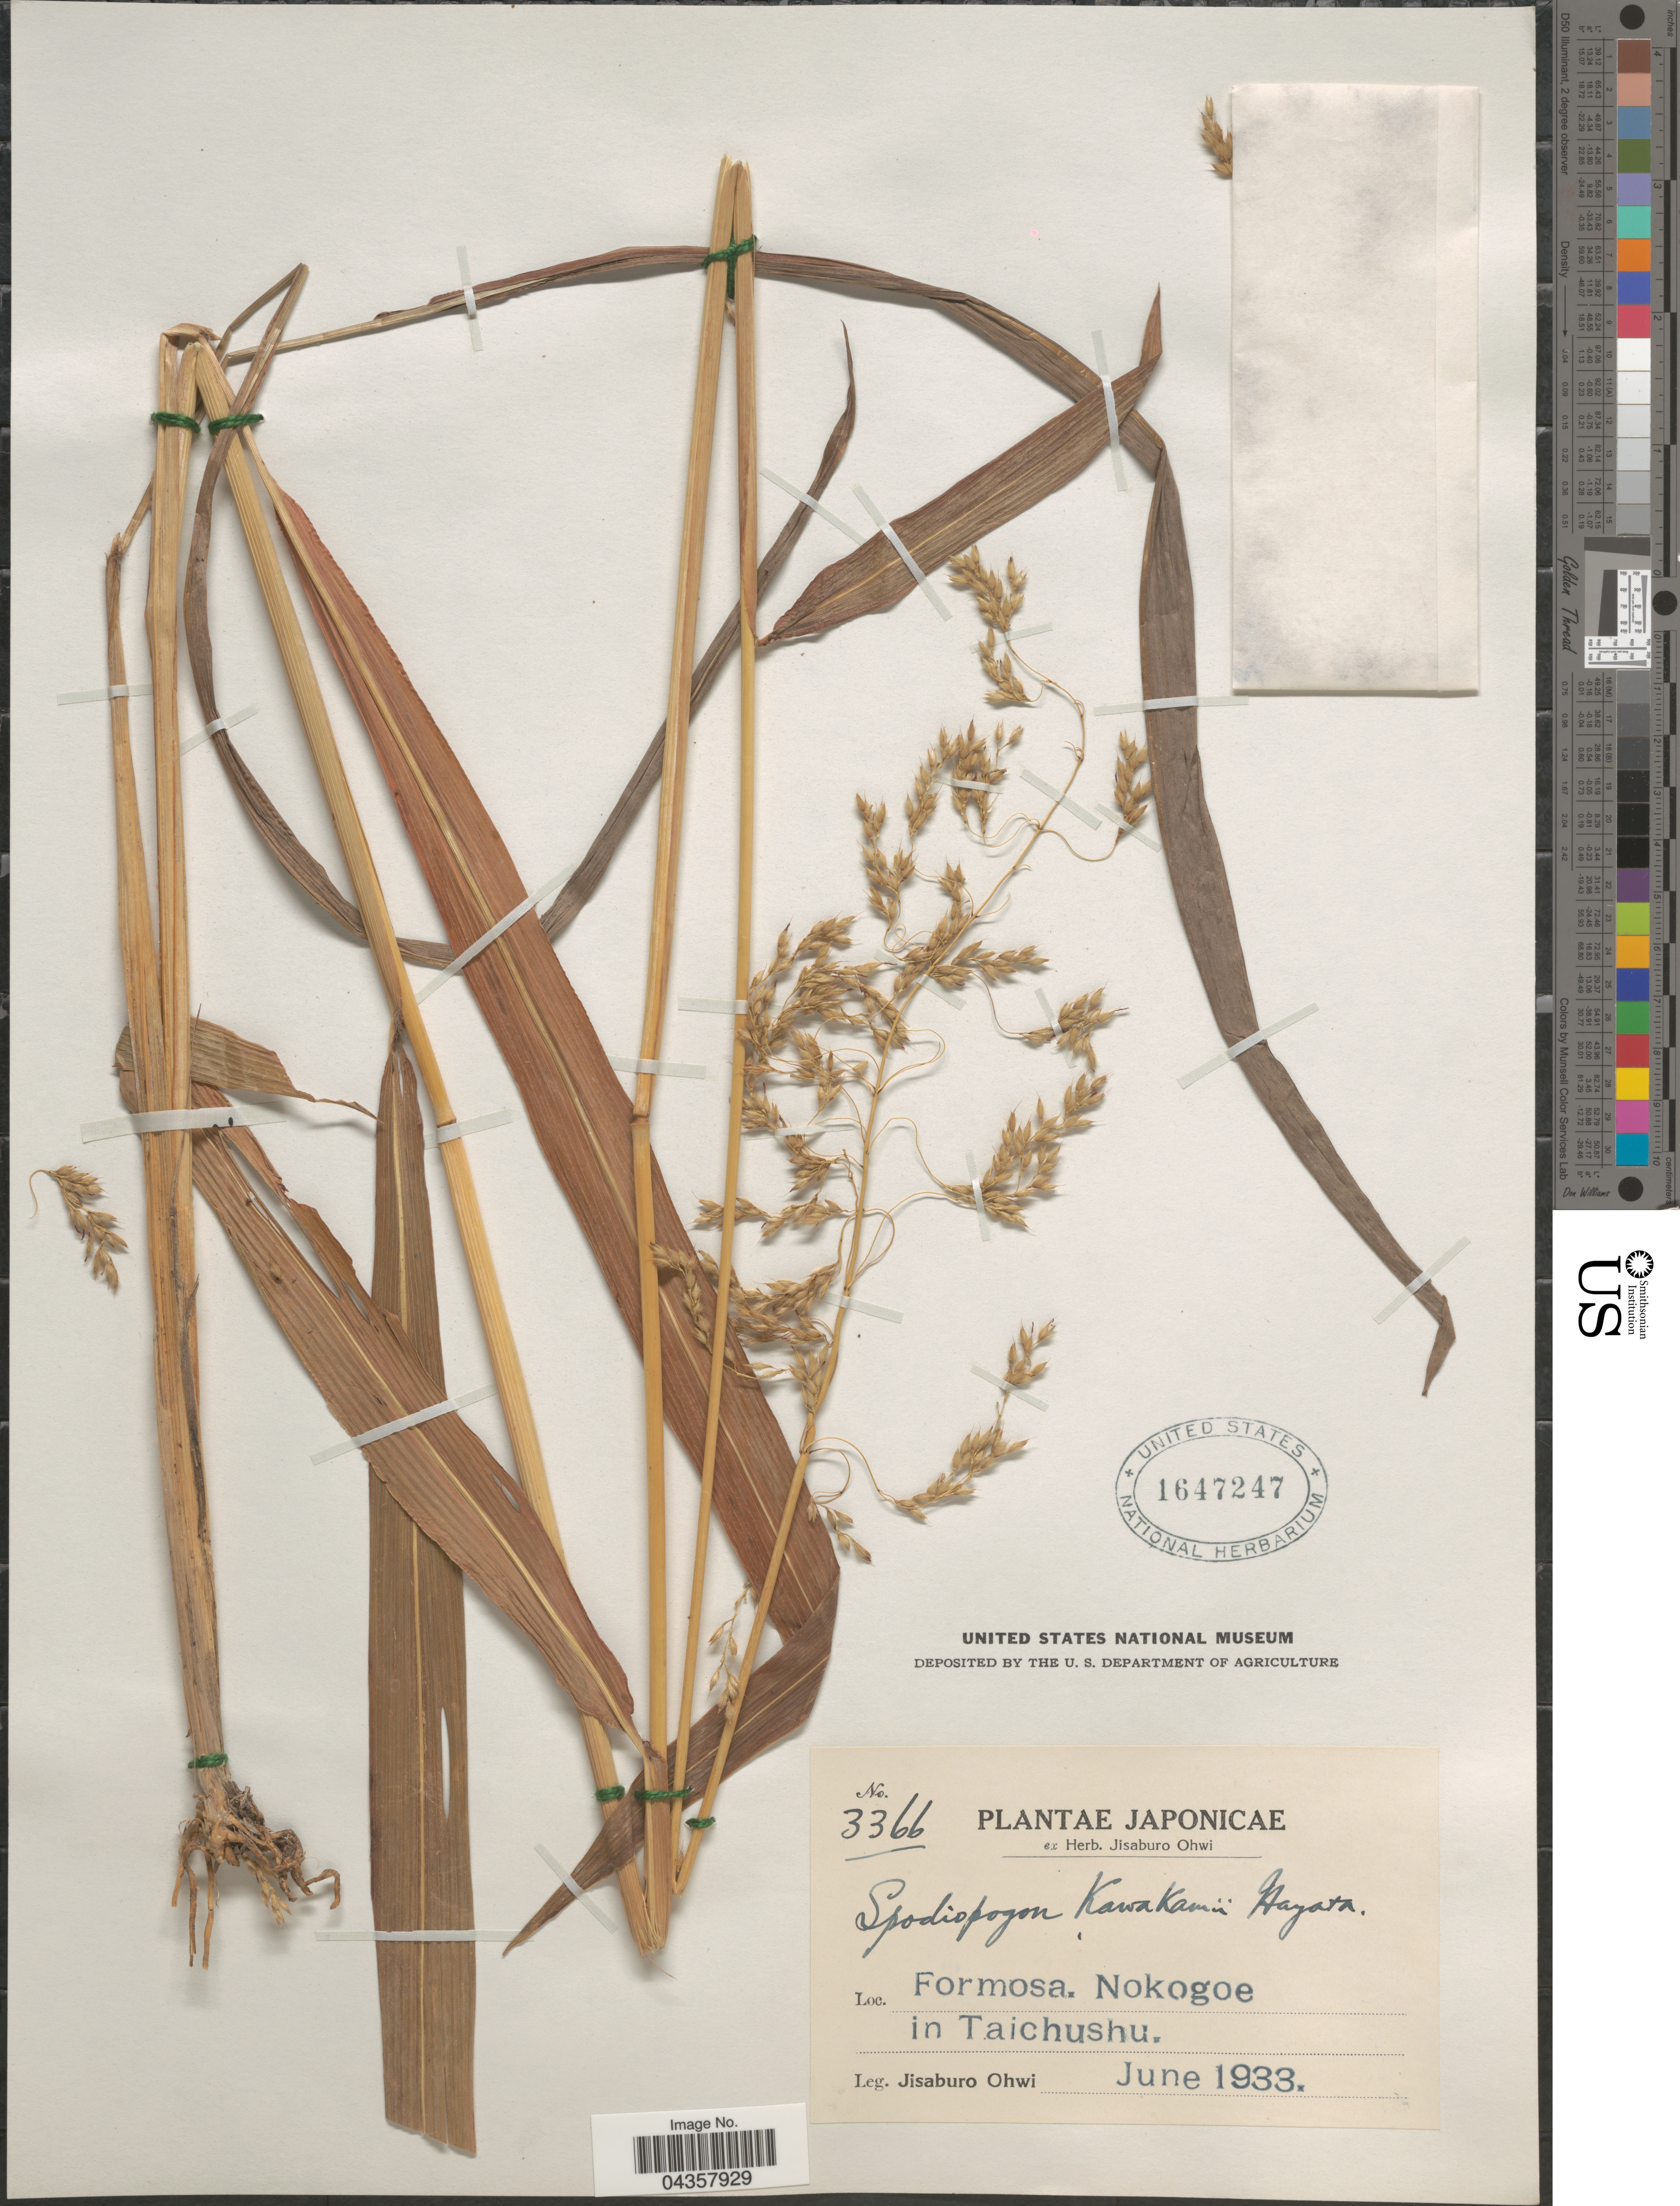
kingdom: Plantae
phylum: Tracheophyta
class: Liliopsida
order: Poales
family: Poaceae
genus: Spodiopogon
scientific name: Spodiopogon formosanus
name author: Rendle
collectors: J. Ohwi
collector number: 3366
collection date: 1933-06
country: Japan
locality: Japonicae. Formosa. Nokogoe in Taichushu.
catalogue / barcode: US 1647247